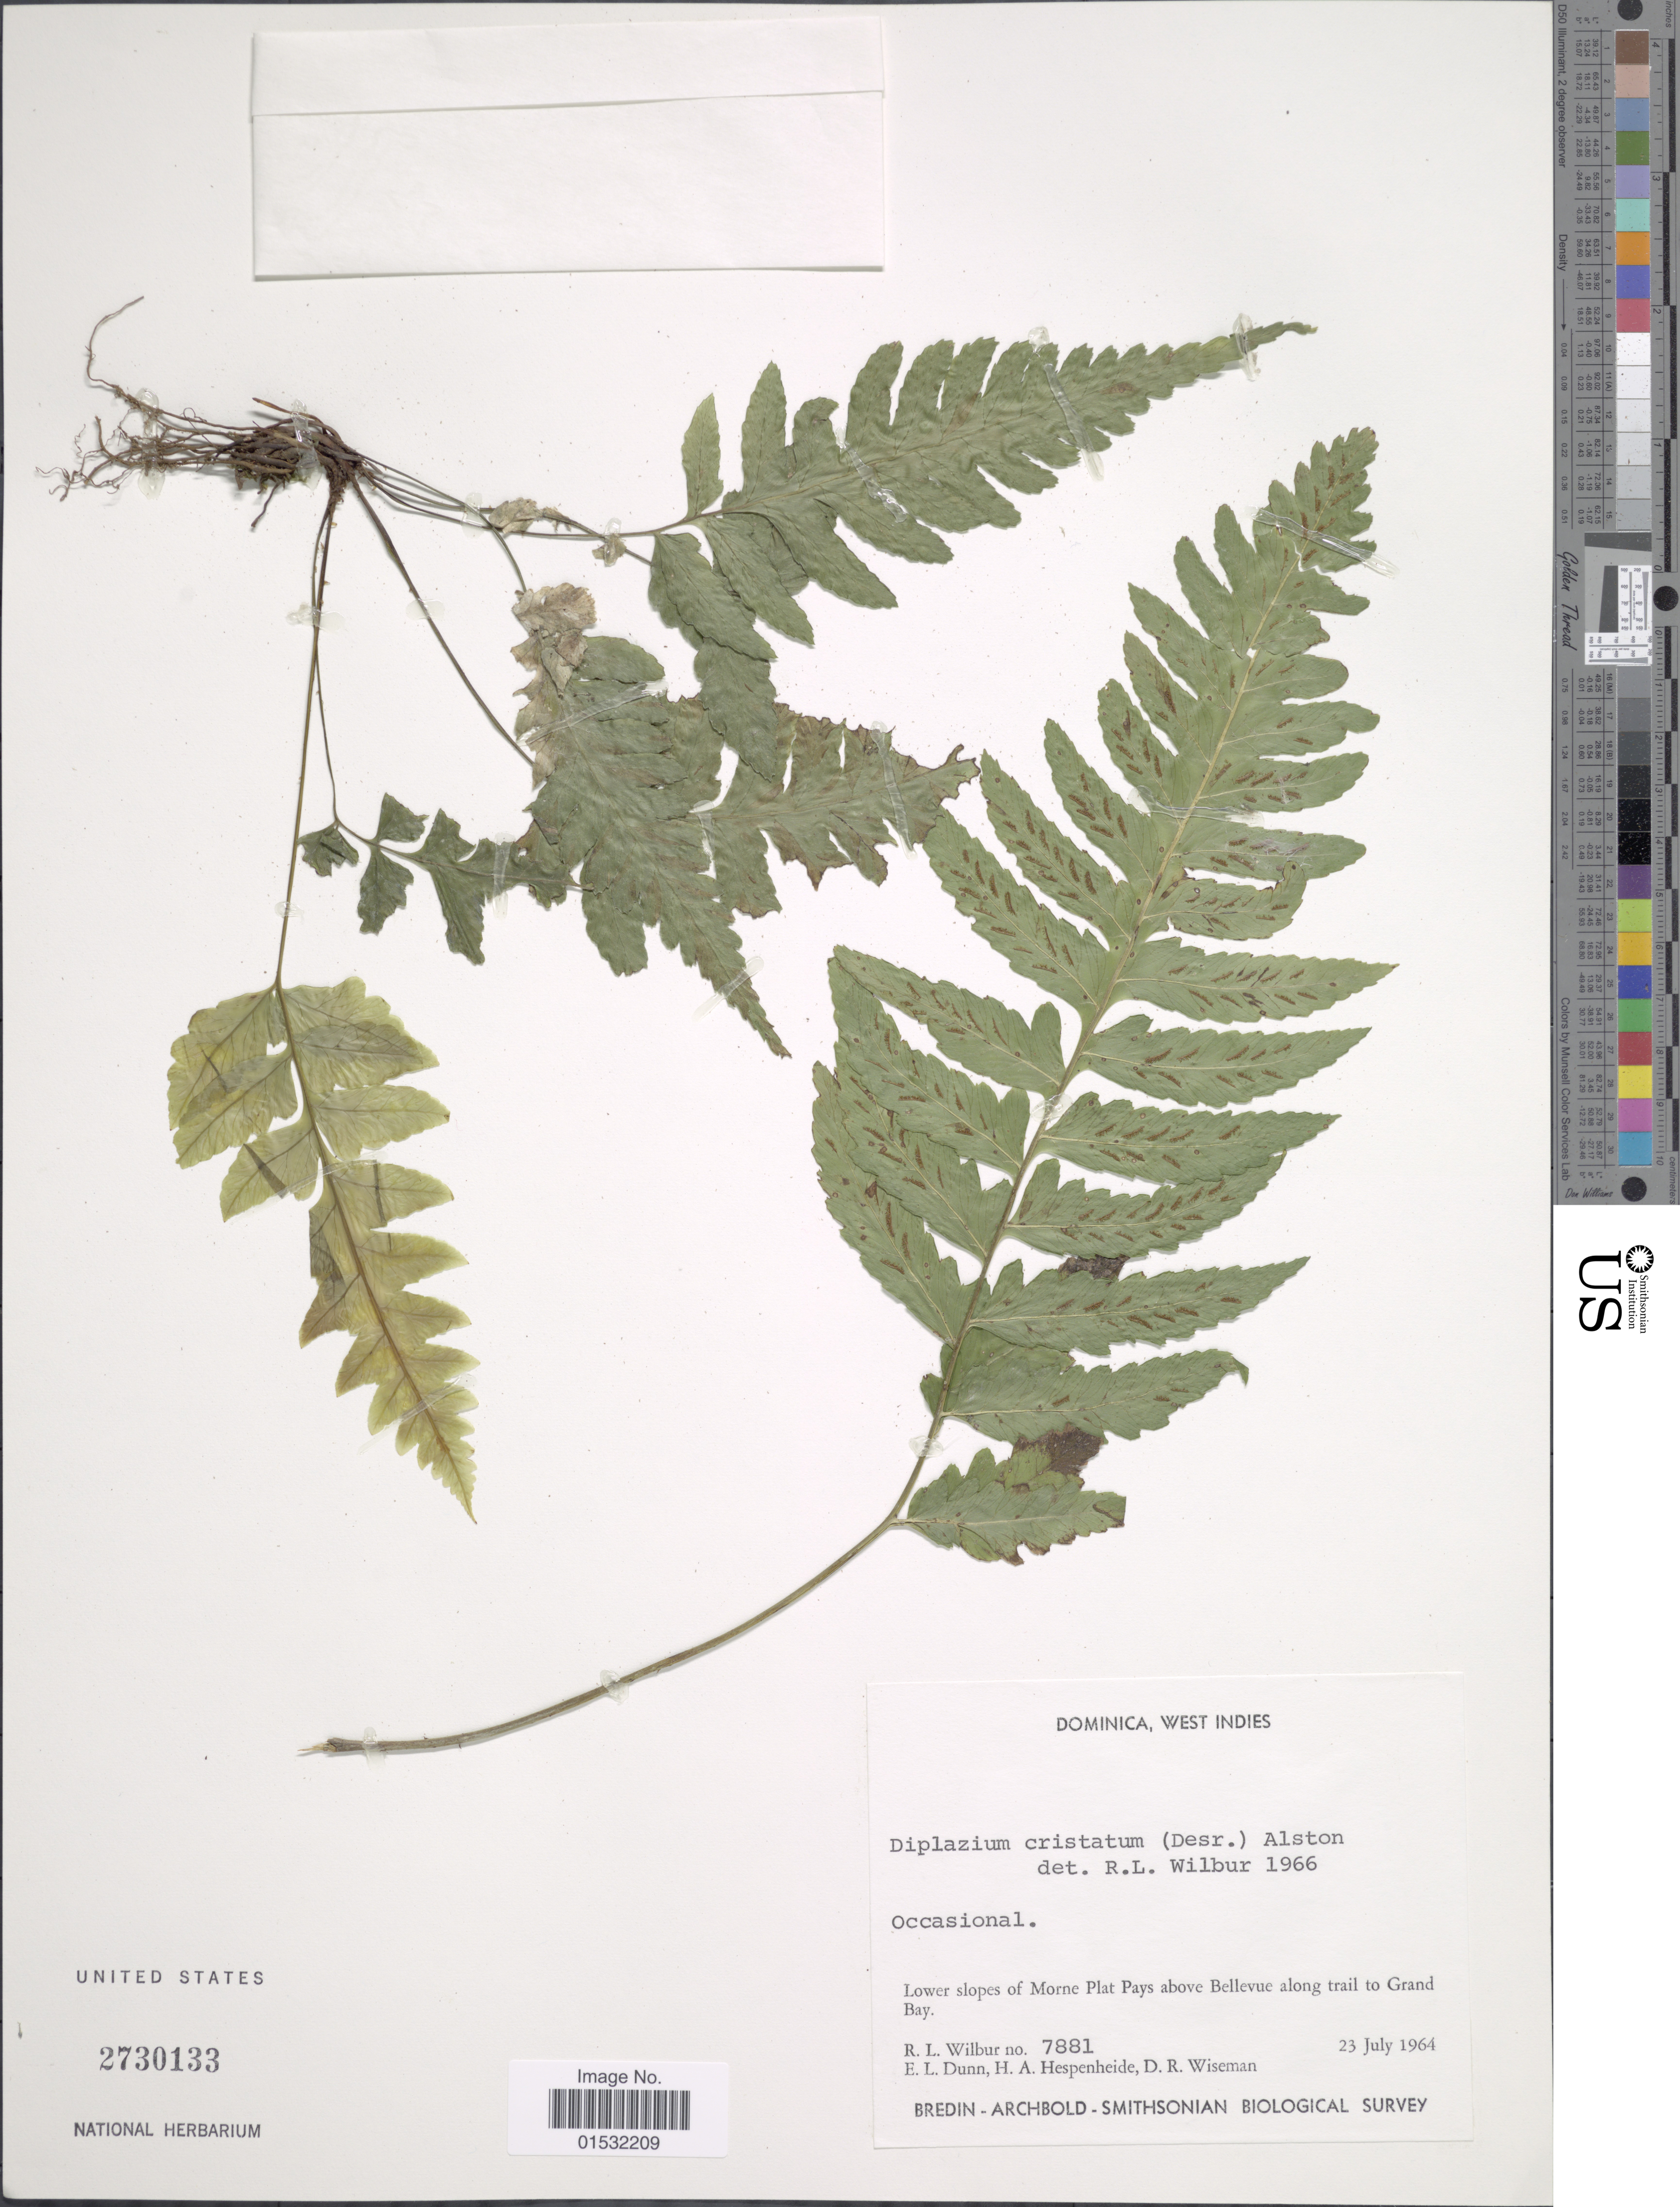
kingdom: Plantae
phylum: Tracheophyta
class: Polypodiopsida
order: Polypodiales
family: Athyriaceae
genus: Diplazium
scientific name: Diplazium cristatum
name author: (Desr.) Alston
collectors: R. L. Wilbur, E. Dunn, H. A. Hespenheide & D. R. Wiseman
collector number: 7881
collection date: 1965-07-23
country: Dominica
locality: West Indies. Lower slopes of Morne Plat Pays above Bellevue along trail to Grand Bay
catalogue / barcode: US 2730133